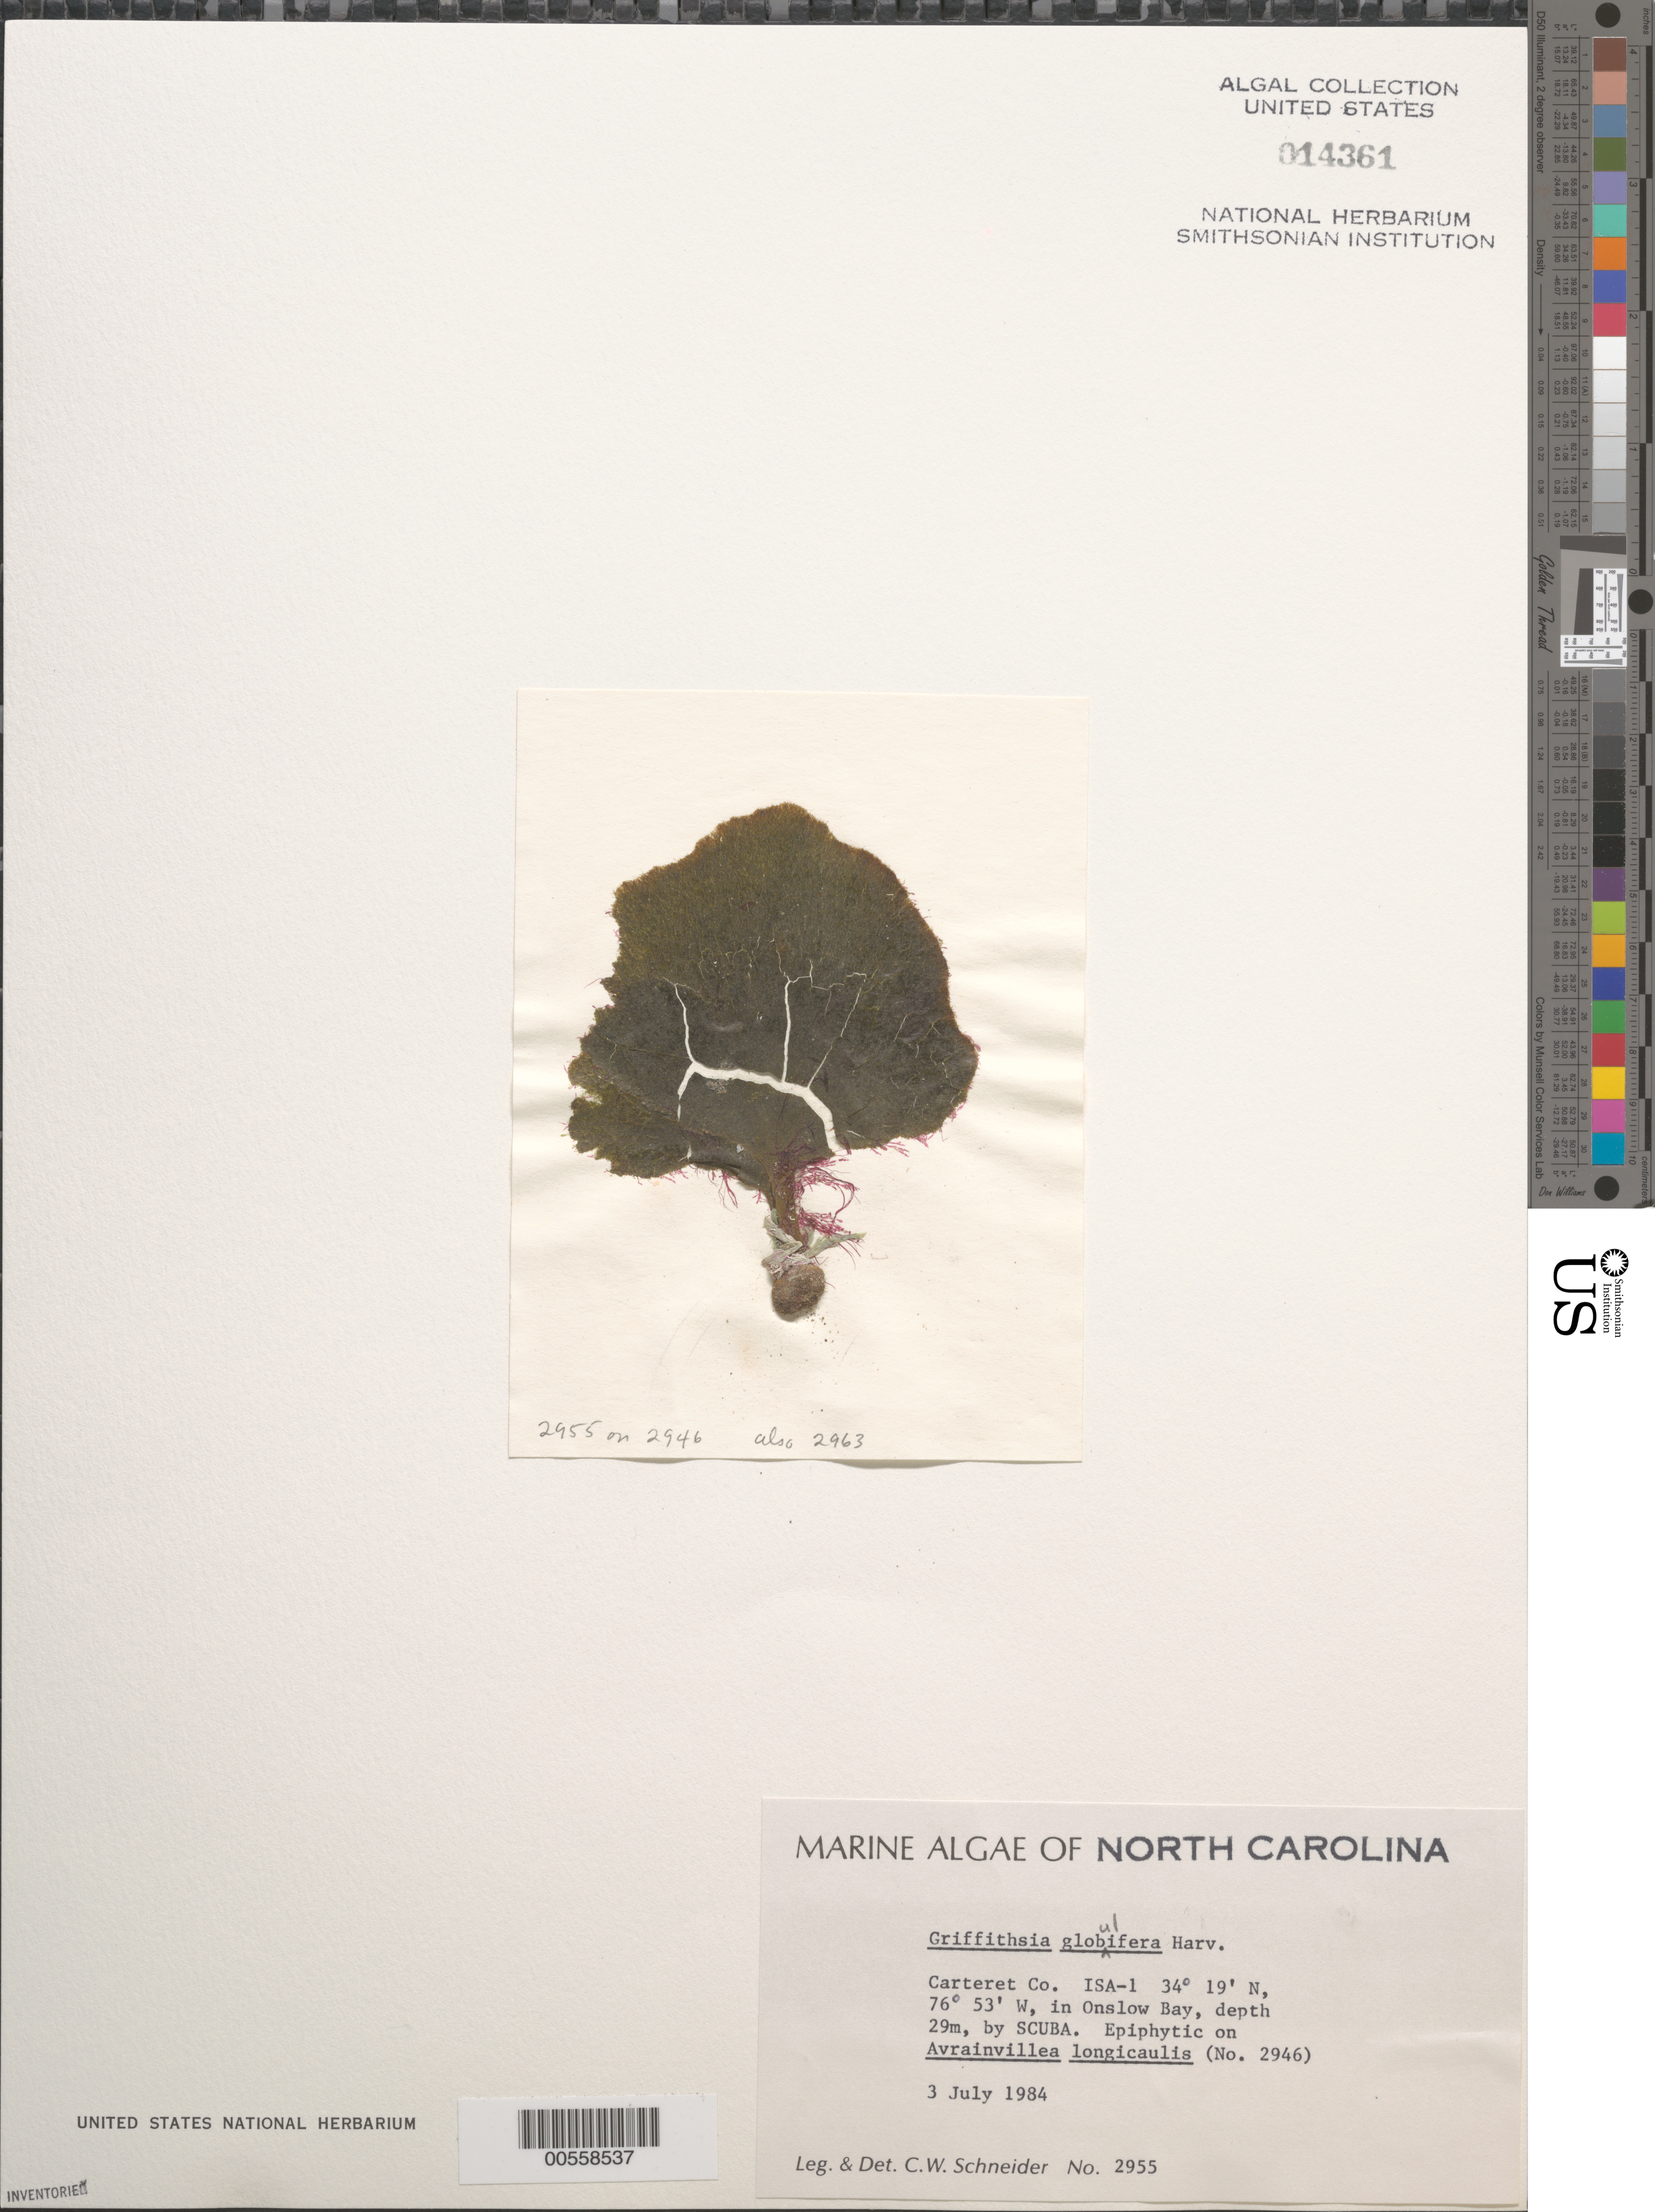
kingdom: Plantae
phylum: Rhodophyta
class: Florideophyceae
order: Ceramiales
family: Wrangeliaceae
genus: Griffithsia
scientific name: Griffithsia globulifera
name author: Harv. ex Kütz.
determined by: Schneider, C. W.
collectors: C. W. Schneider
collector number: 2955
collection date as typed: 03 Jul 1984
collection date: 1984-07-03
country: United States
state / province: North Carolina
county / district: Carteret County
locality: Onslow Bay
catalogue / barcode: US 14361